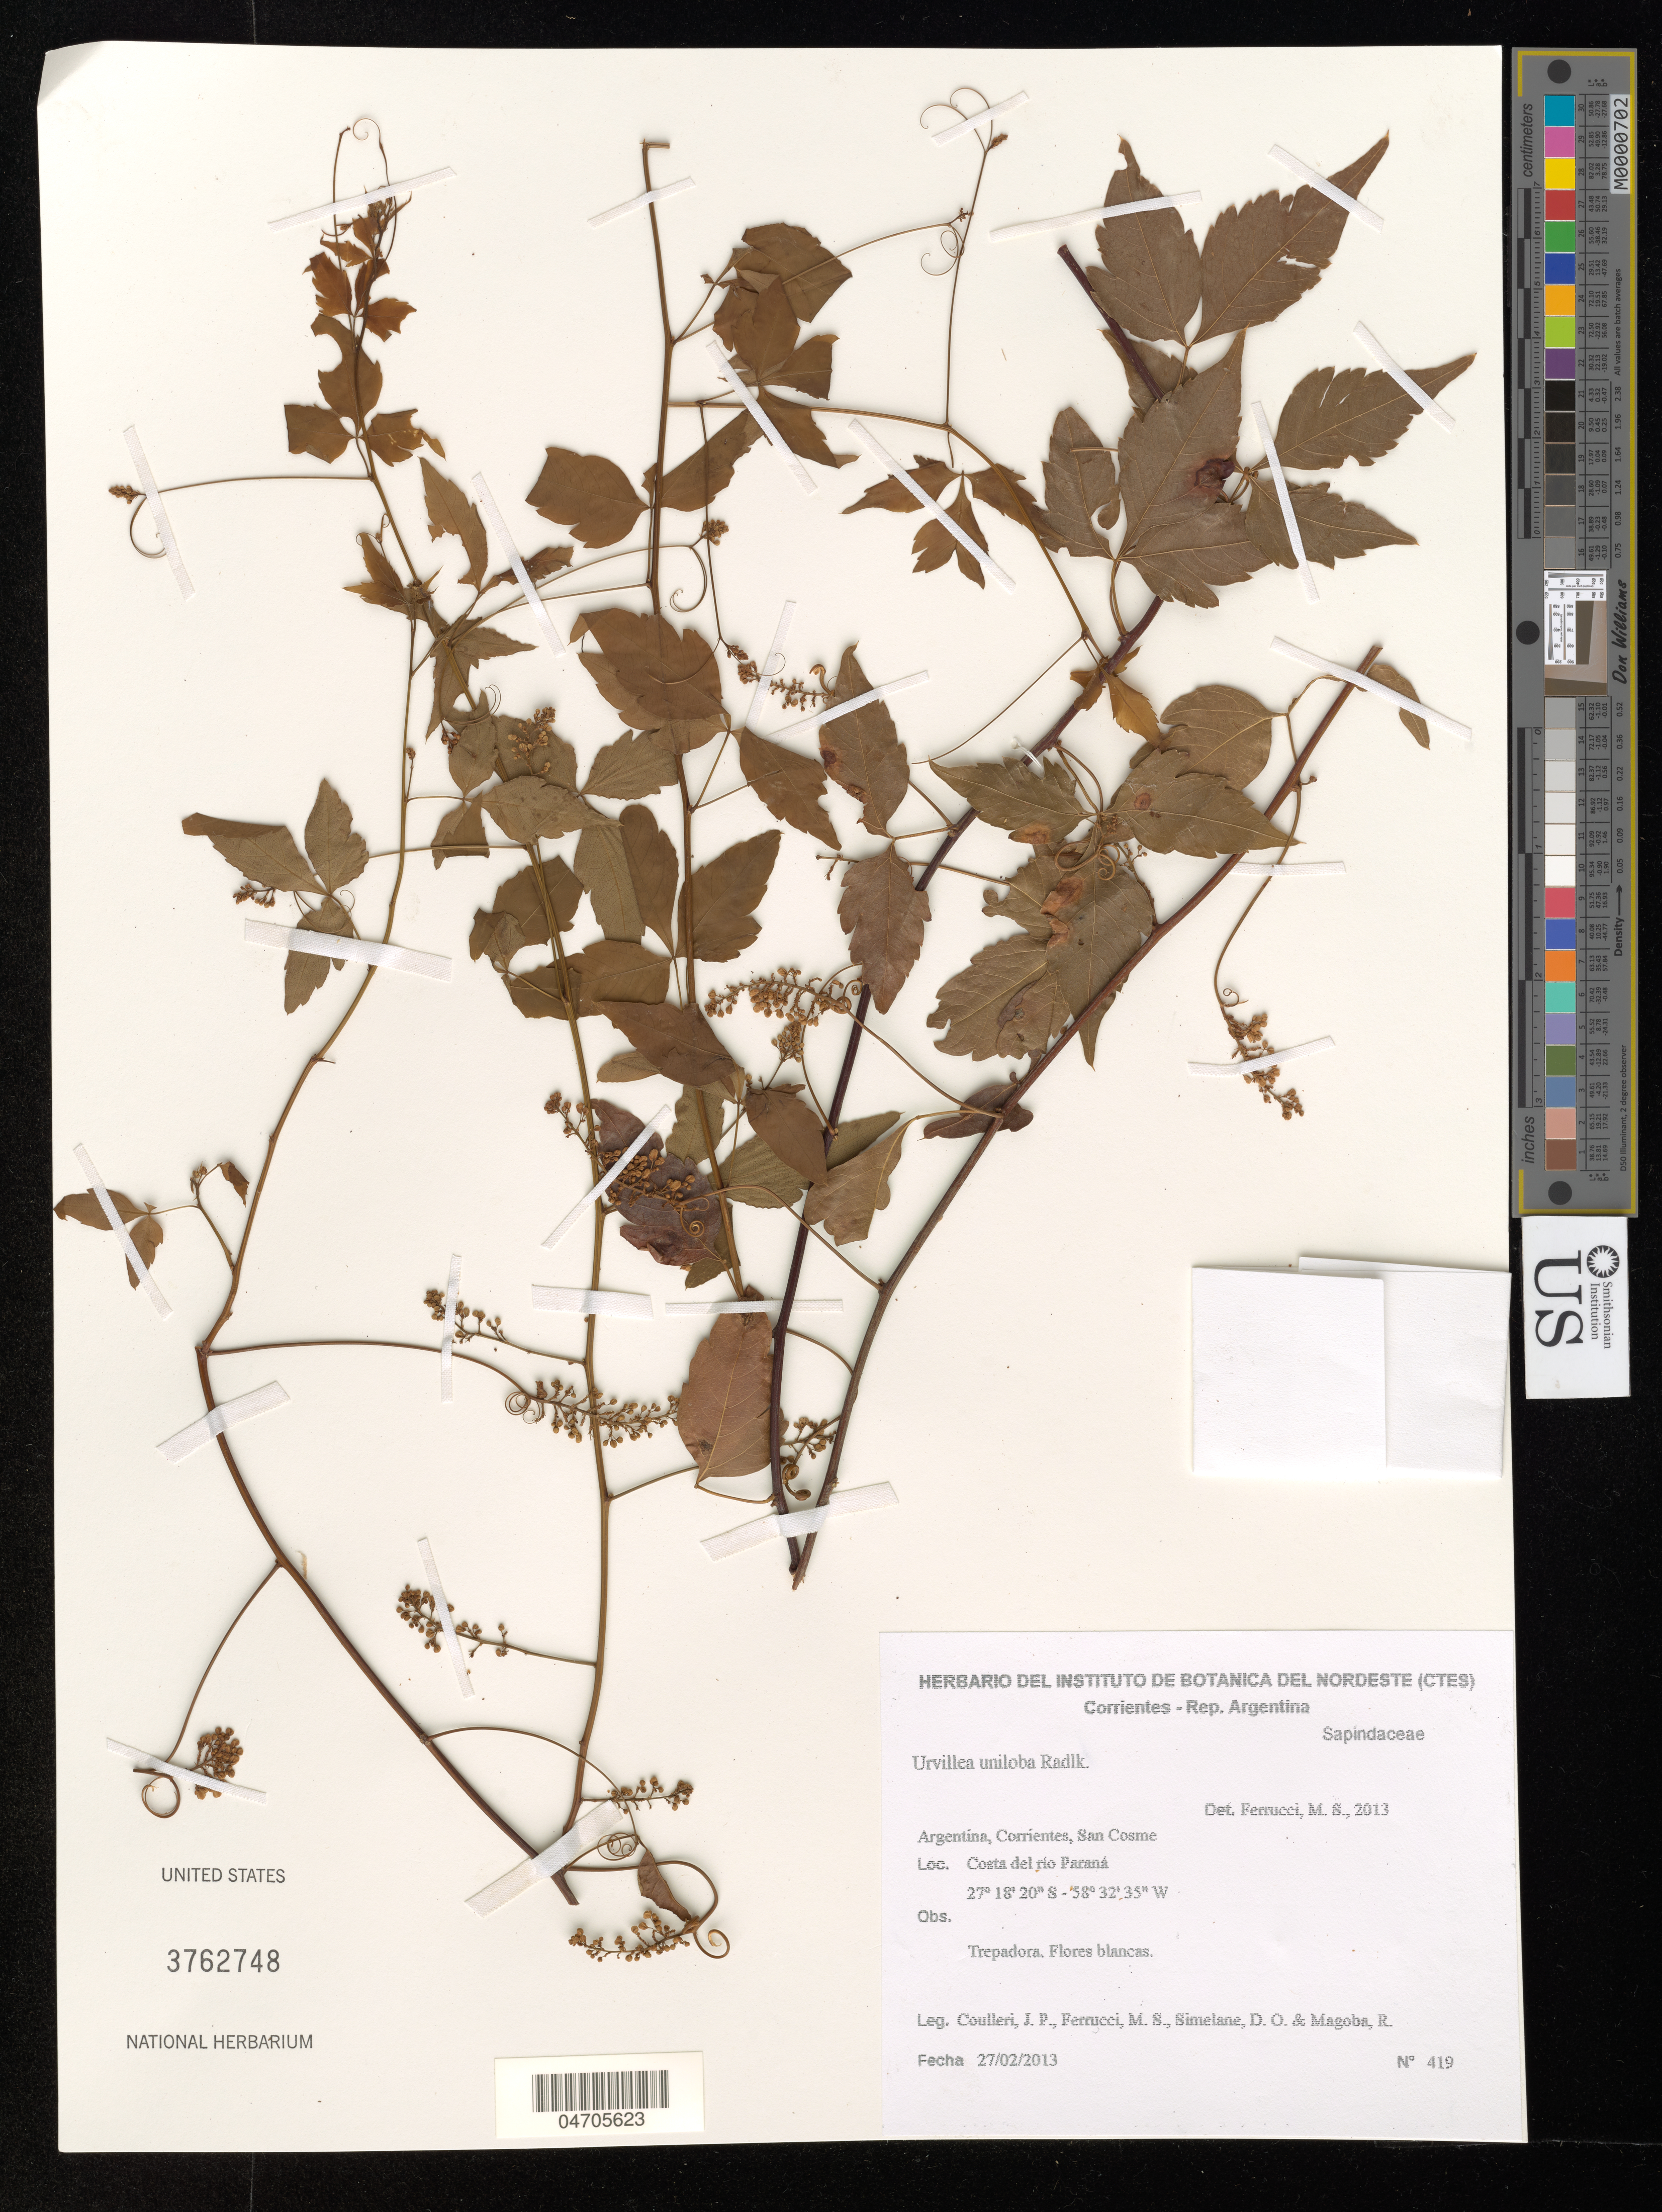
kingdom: Plantae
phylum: Tracheophyta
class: Magnoliopsida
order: Sapindales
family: Sapindaceae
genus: Urvillea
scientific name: Urvillea uniloba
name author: Radlk.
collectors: J. Coulleri, M. S. Ferrucci, D. Simelane & R. Magoba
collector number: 419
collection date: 2013-02-27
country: Argentina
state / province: Corrientes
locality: San Cosme. Costa del río Paraná.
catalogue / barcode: US 3762748